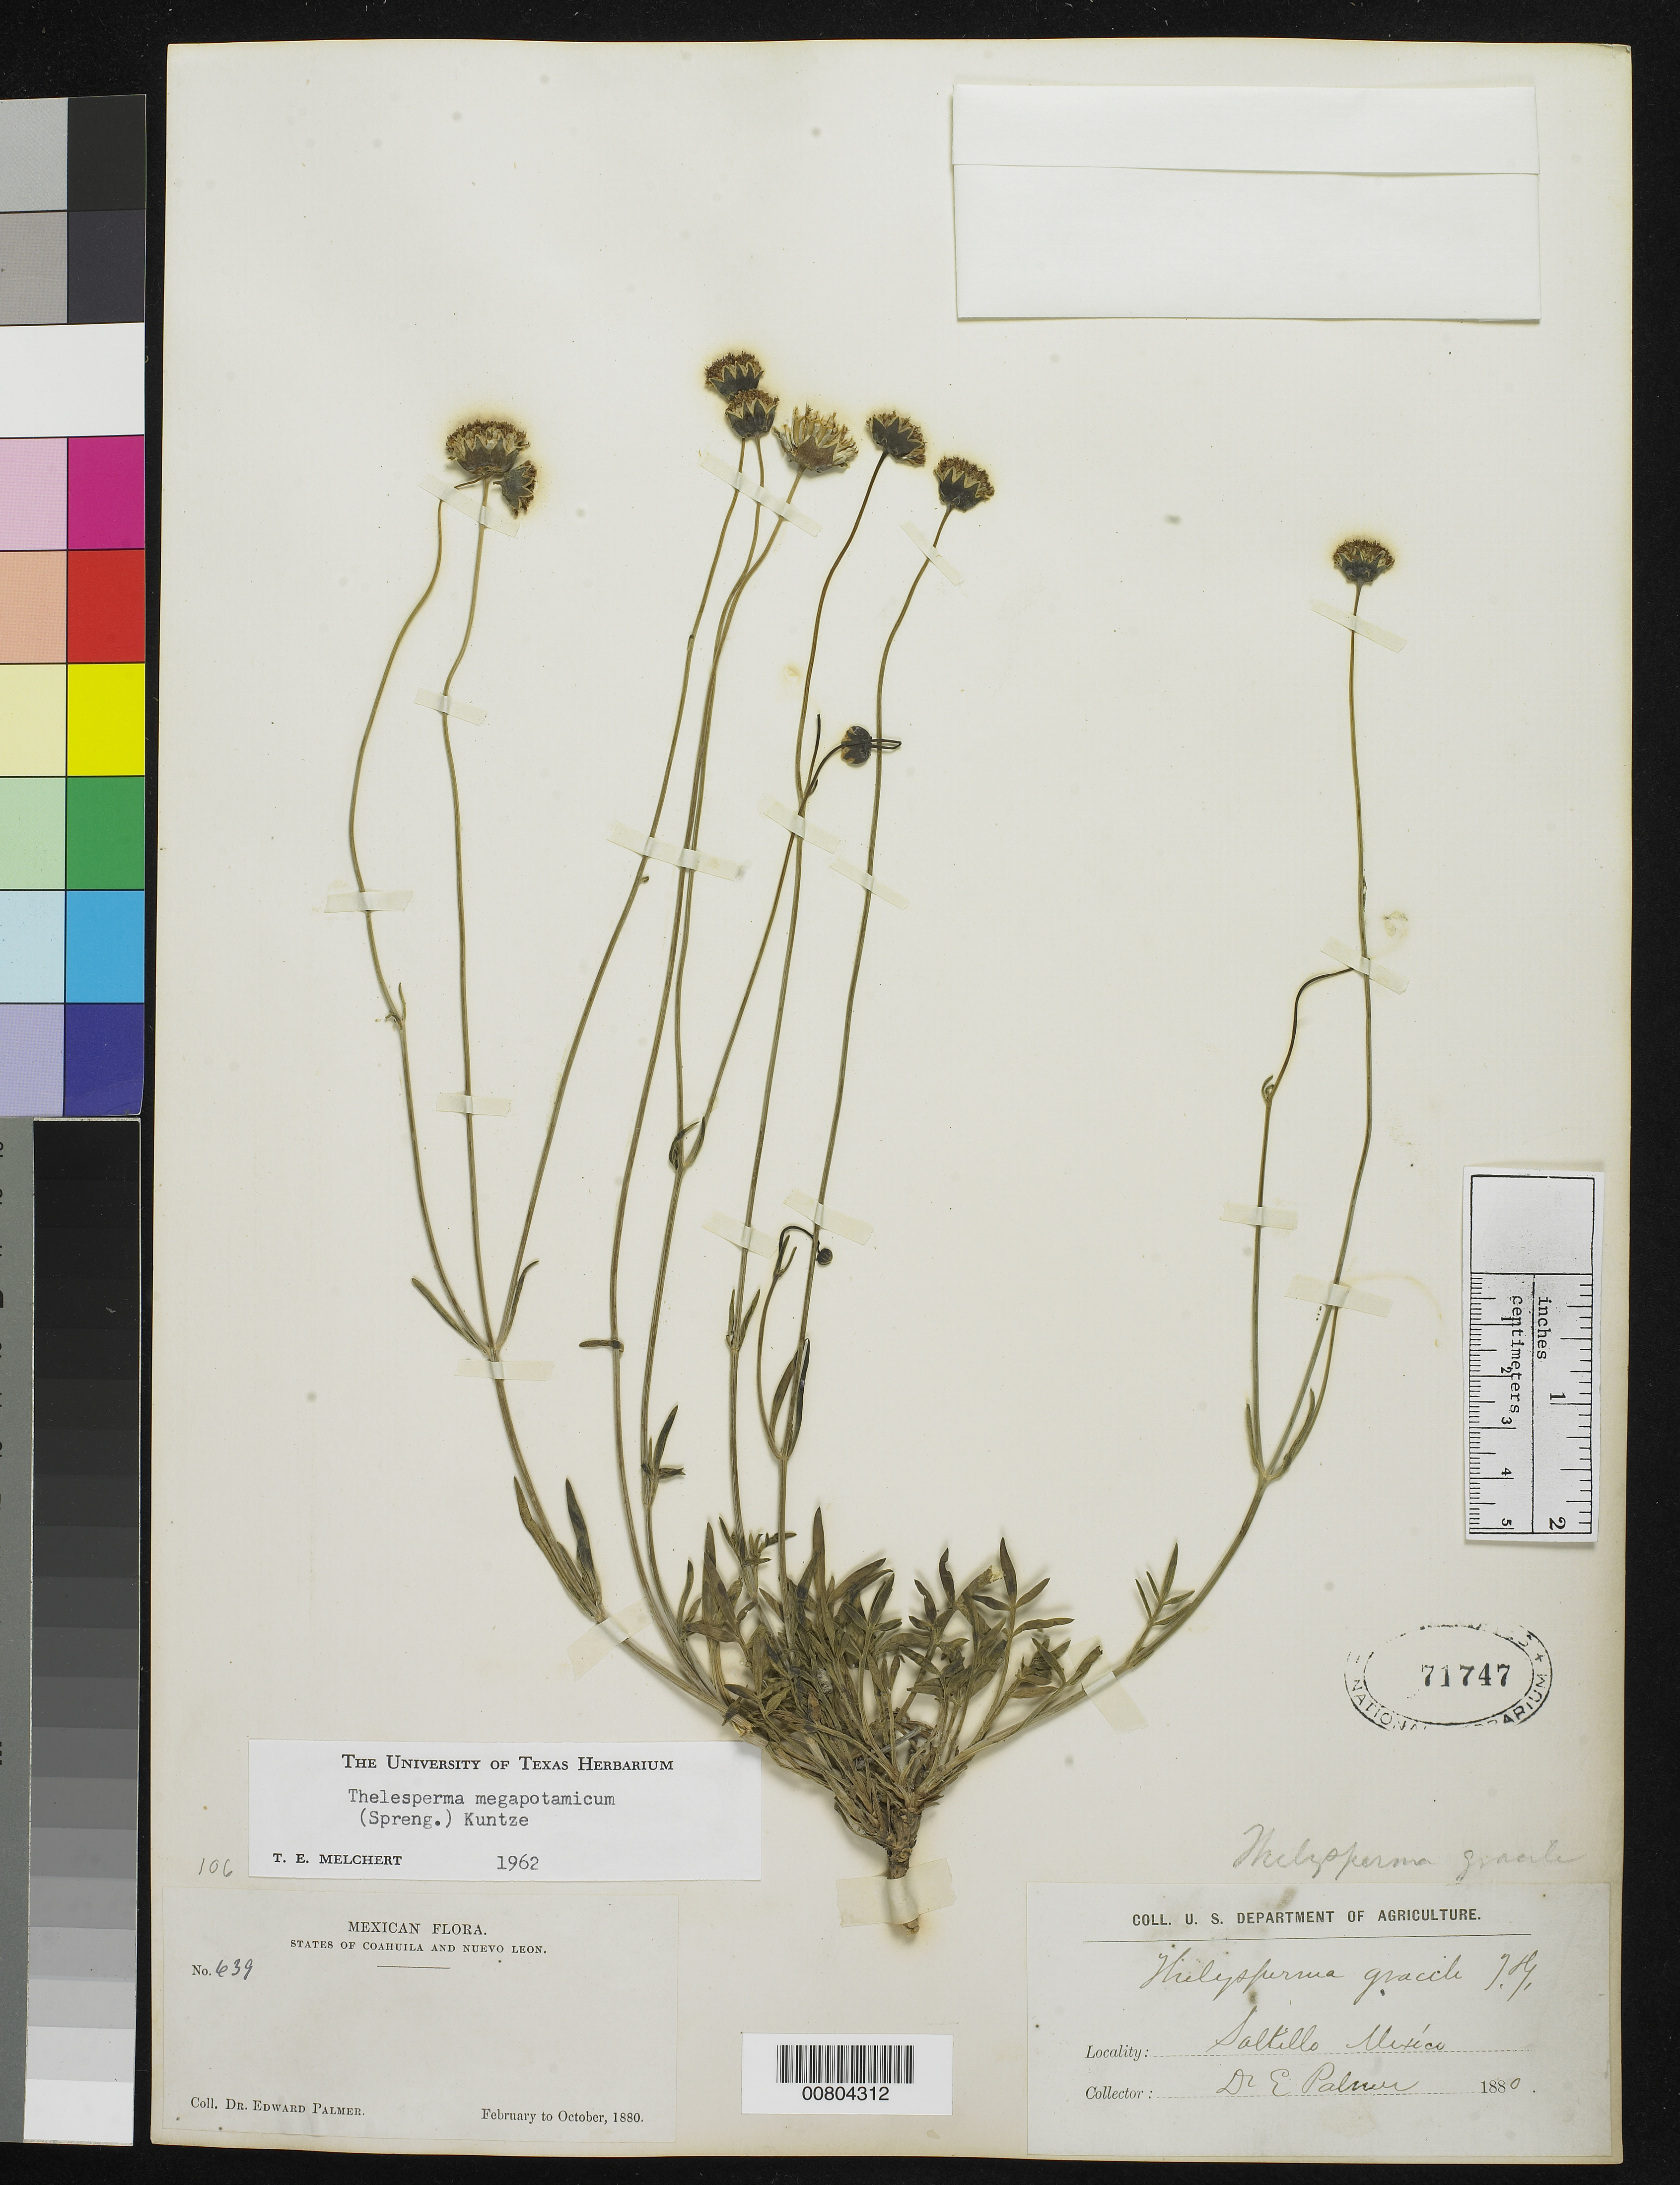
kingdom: Plantae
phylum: Tracheophyta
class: Magnoliopsida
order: Asterales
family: Asteraceae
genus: Thelesperma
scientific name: Thelesperma megapotamicum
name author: (Spreng.) Herter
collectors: E. Palmer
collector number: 639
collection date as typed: Feb 1880 to -- Oct 1880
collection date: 1880-02/1880-10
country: Mexico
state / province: Coahuila / Nuevo León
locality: States of Coahuila and Nuevo león.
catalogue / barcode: US 71747